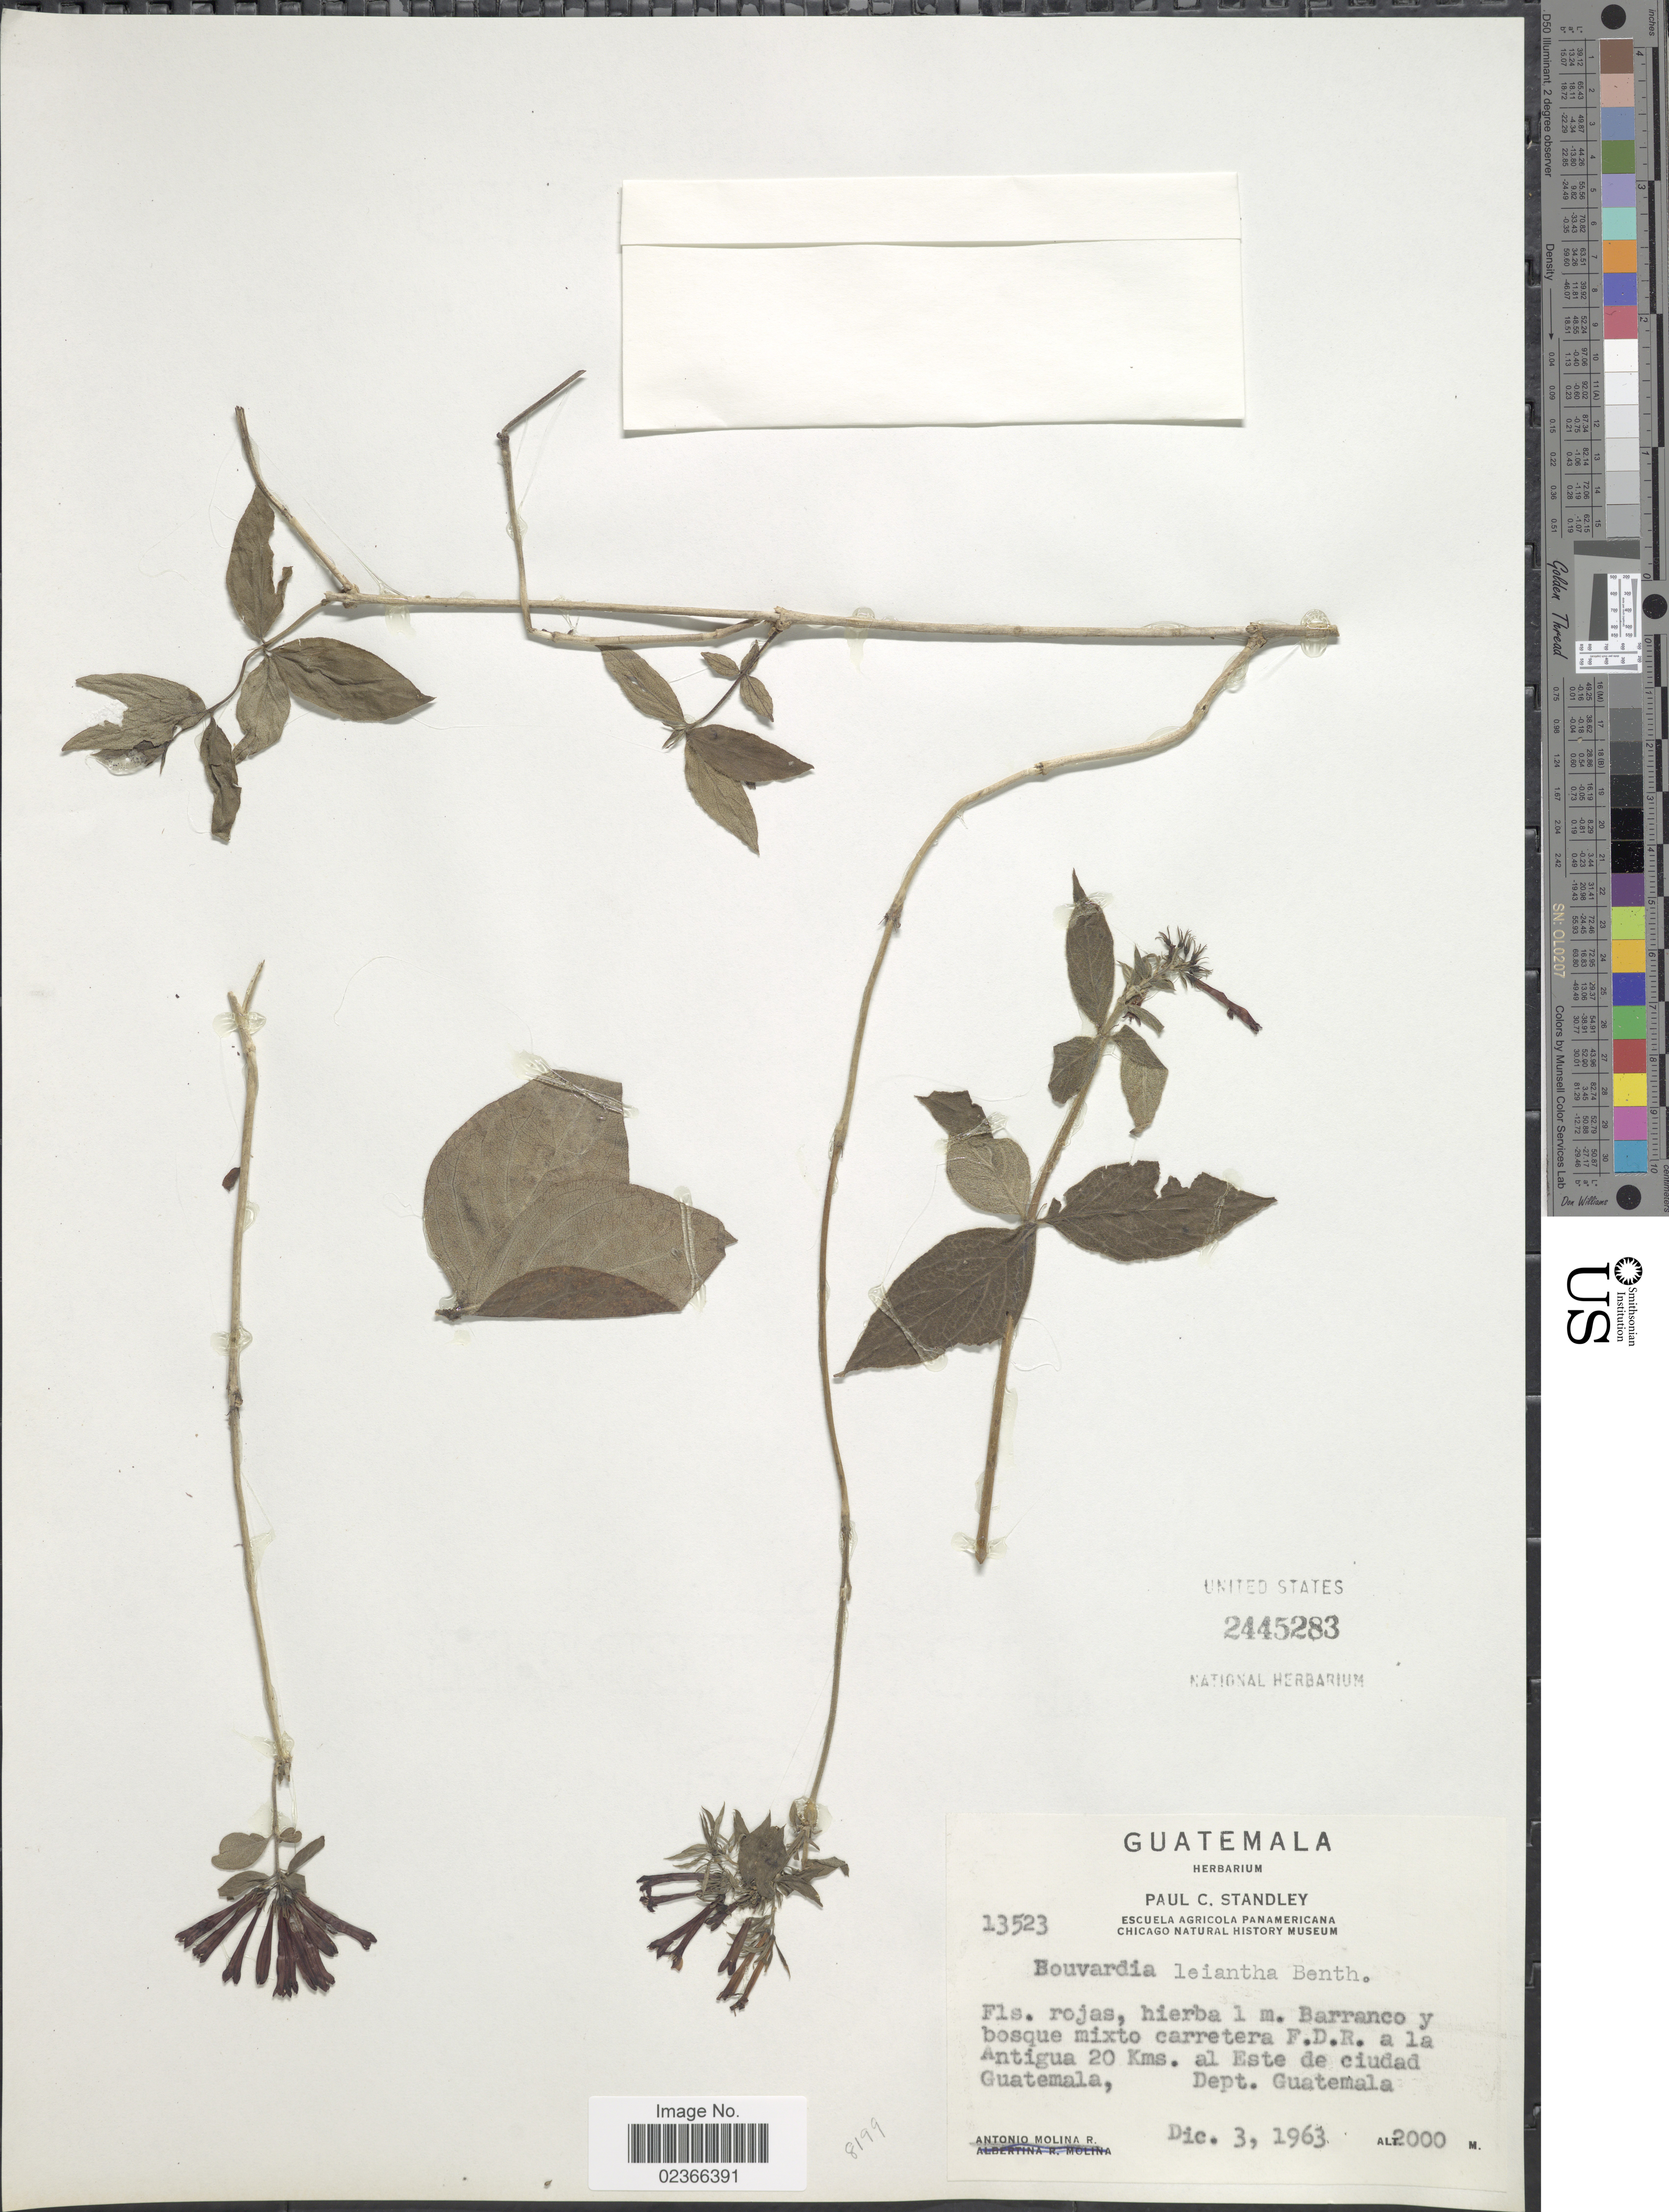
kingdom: Plantae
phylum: Tracheophyta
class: Magnoliopsida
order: Gentianales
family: Rubiaceae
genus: Bouvardia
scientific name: Bouvardia leiantha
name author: Benth.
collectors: A. Molina R.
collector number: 13523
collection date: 1963-12-03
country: Guatemala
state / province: Guatemala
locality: Barranco y bosque mixto carretera F.D.R. a la Antigua 20 kms. al Este de ciudad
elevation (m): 2000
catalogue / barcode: US 2445283